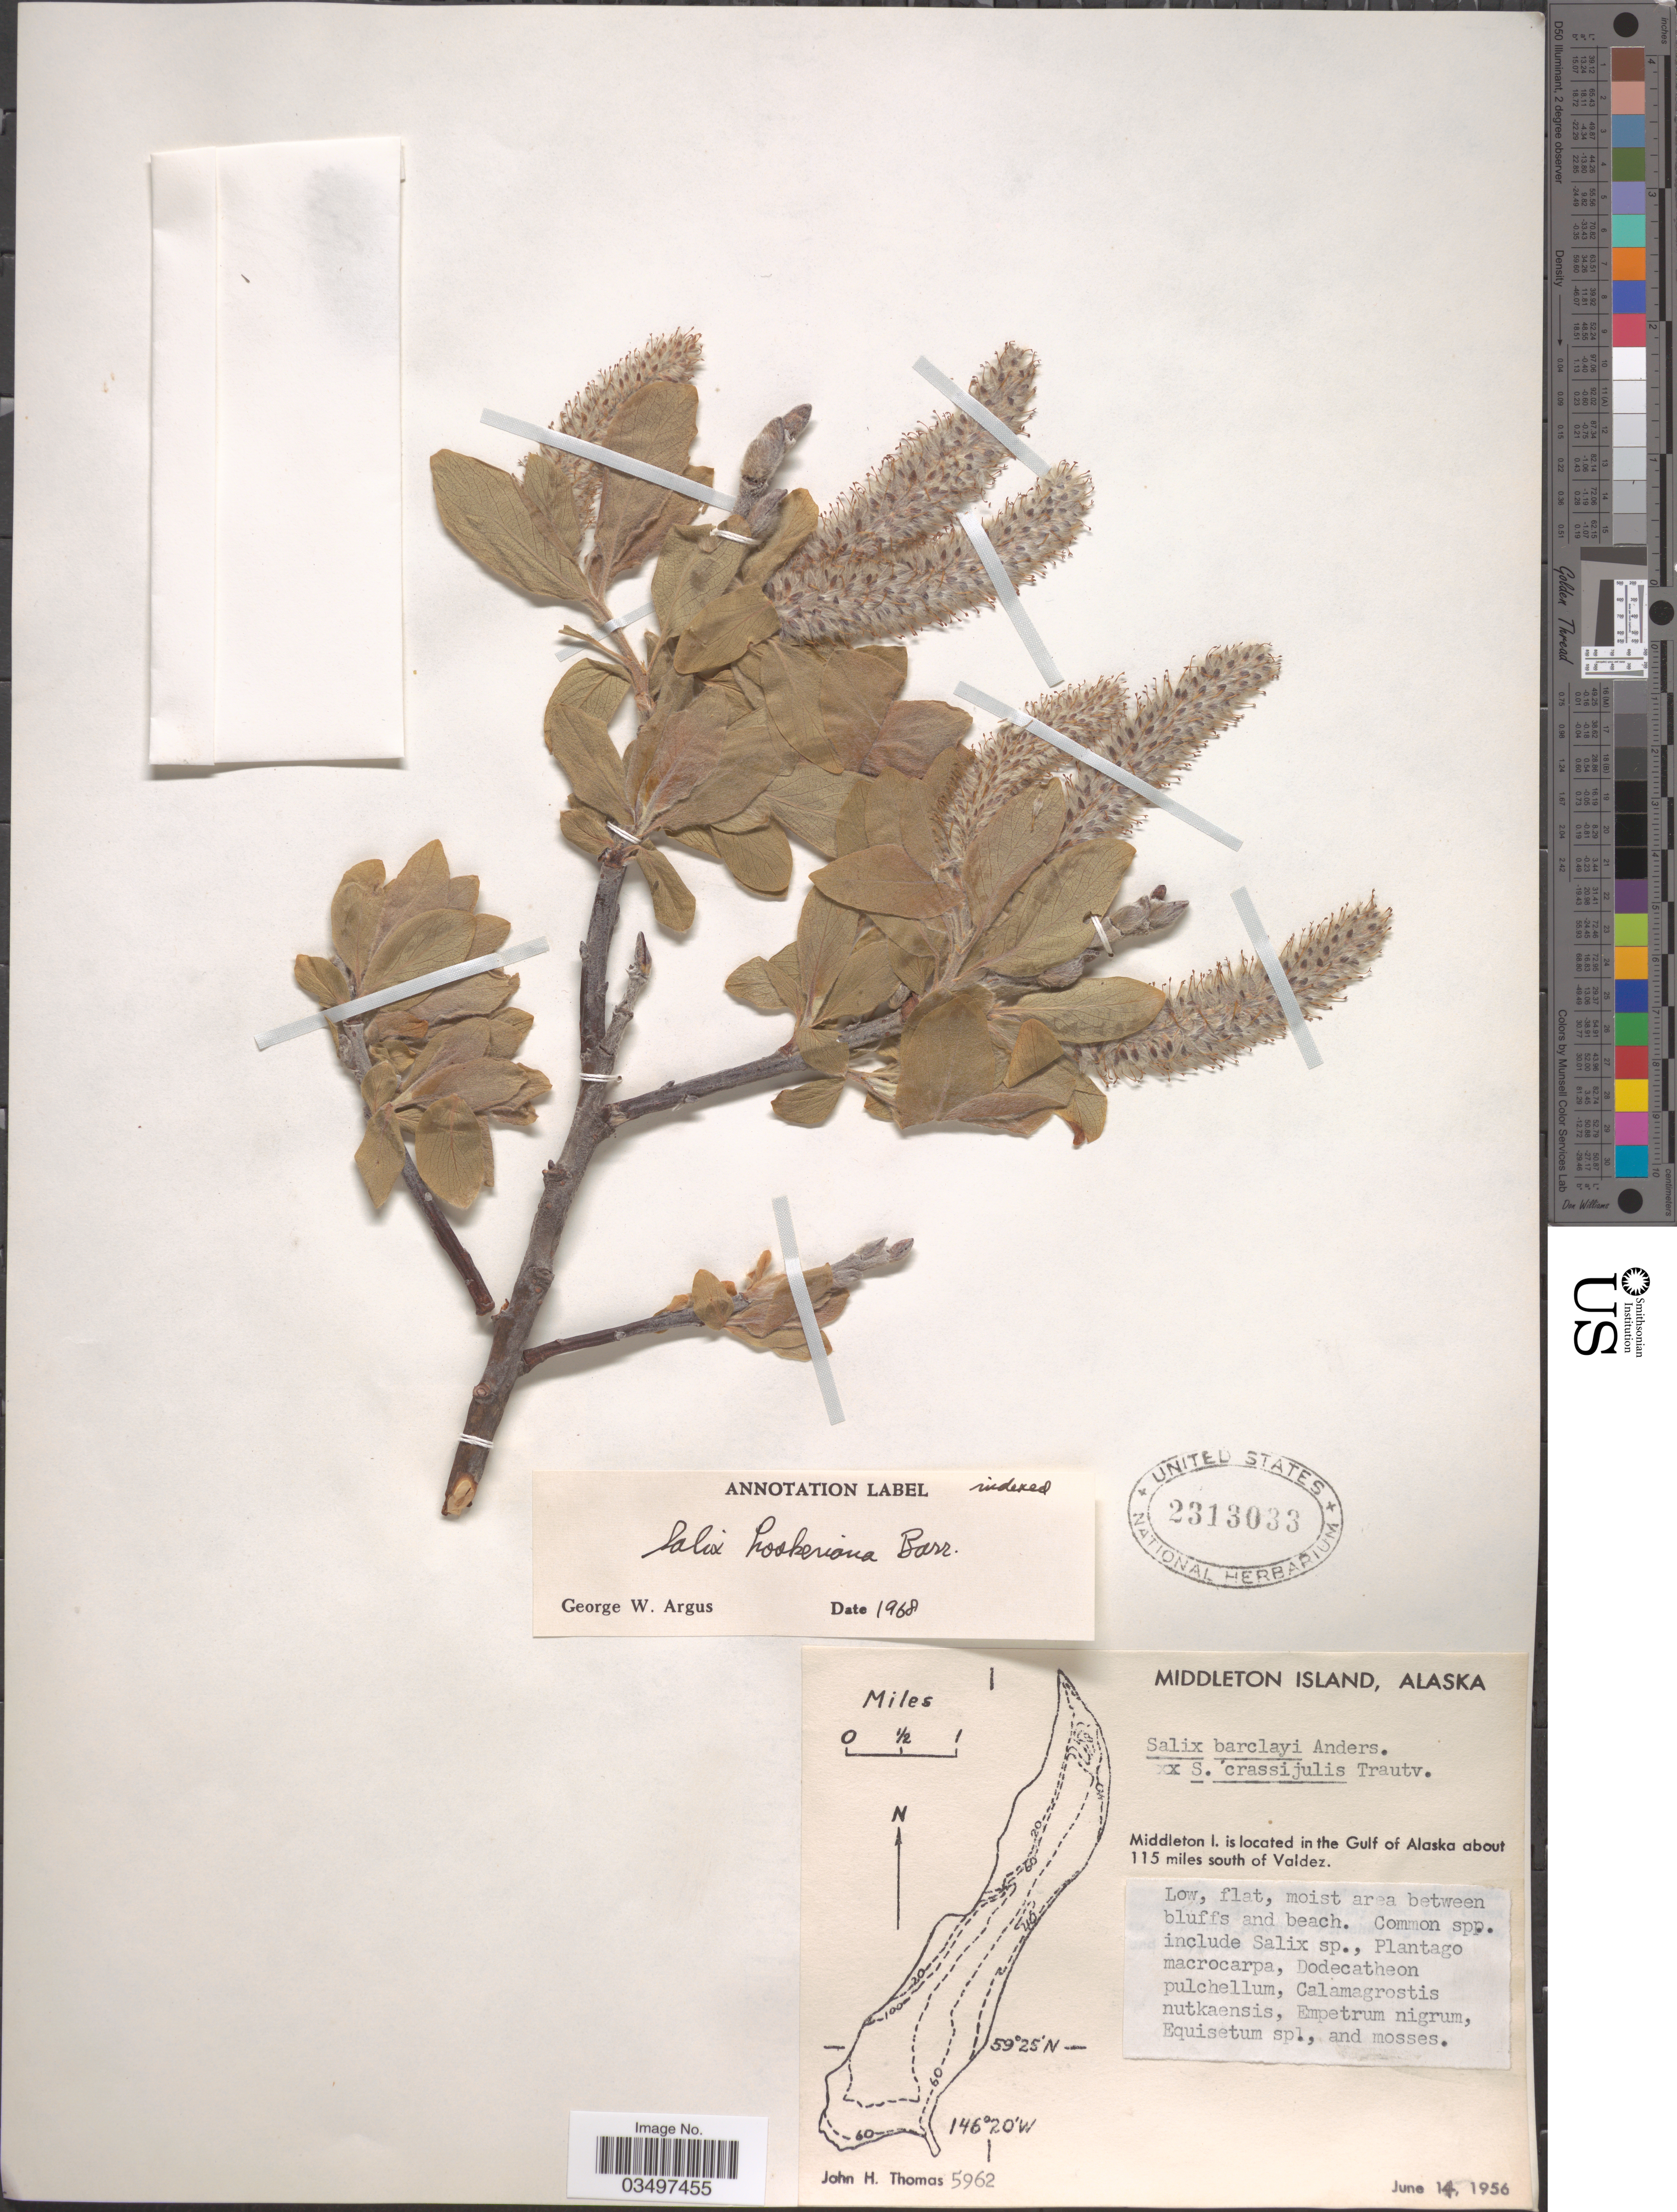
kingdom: Plantae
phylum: Tracheophyta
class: Magnoliopsida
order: Malpighiales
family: Salicaceae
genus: Salix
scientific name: Salix hookeriana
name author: Barratt ex Hook.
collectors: J. H. Thomas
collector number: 5962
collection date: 1956-06-14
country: United States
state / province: Alaska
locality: Middleton Island. Middleton I. is located in the Gulf of Alaska about 115 miles south of Valdez.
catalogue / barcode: US 2313033